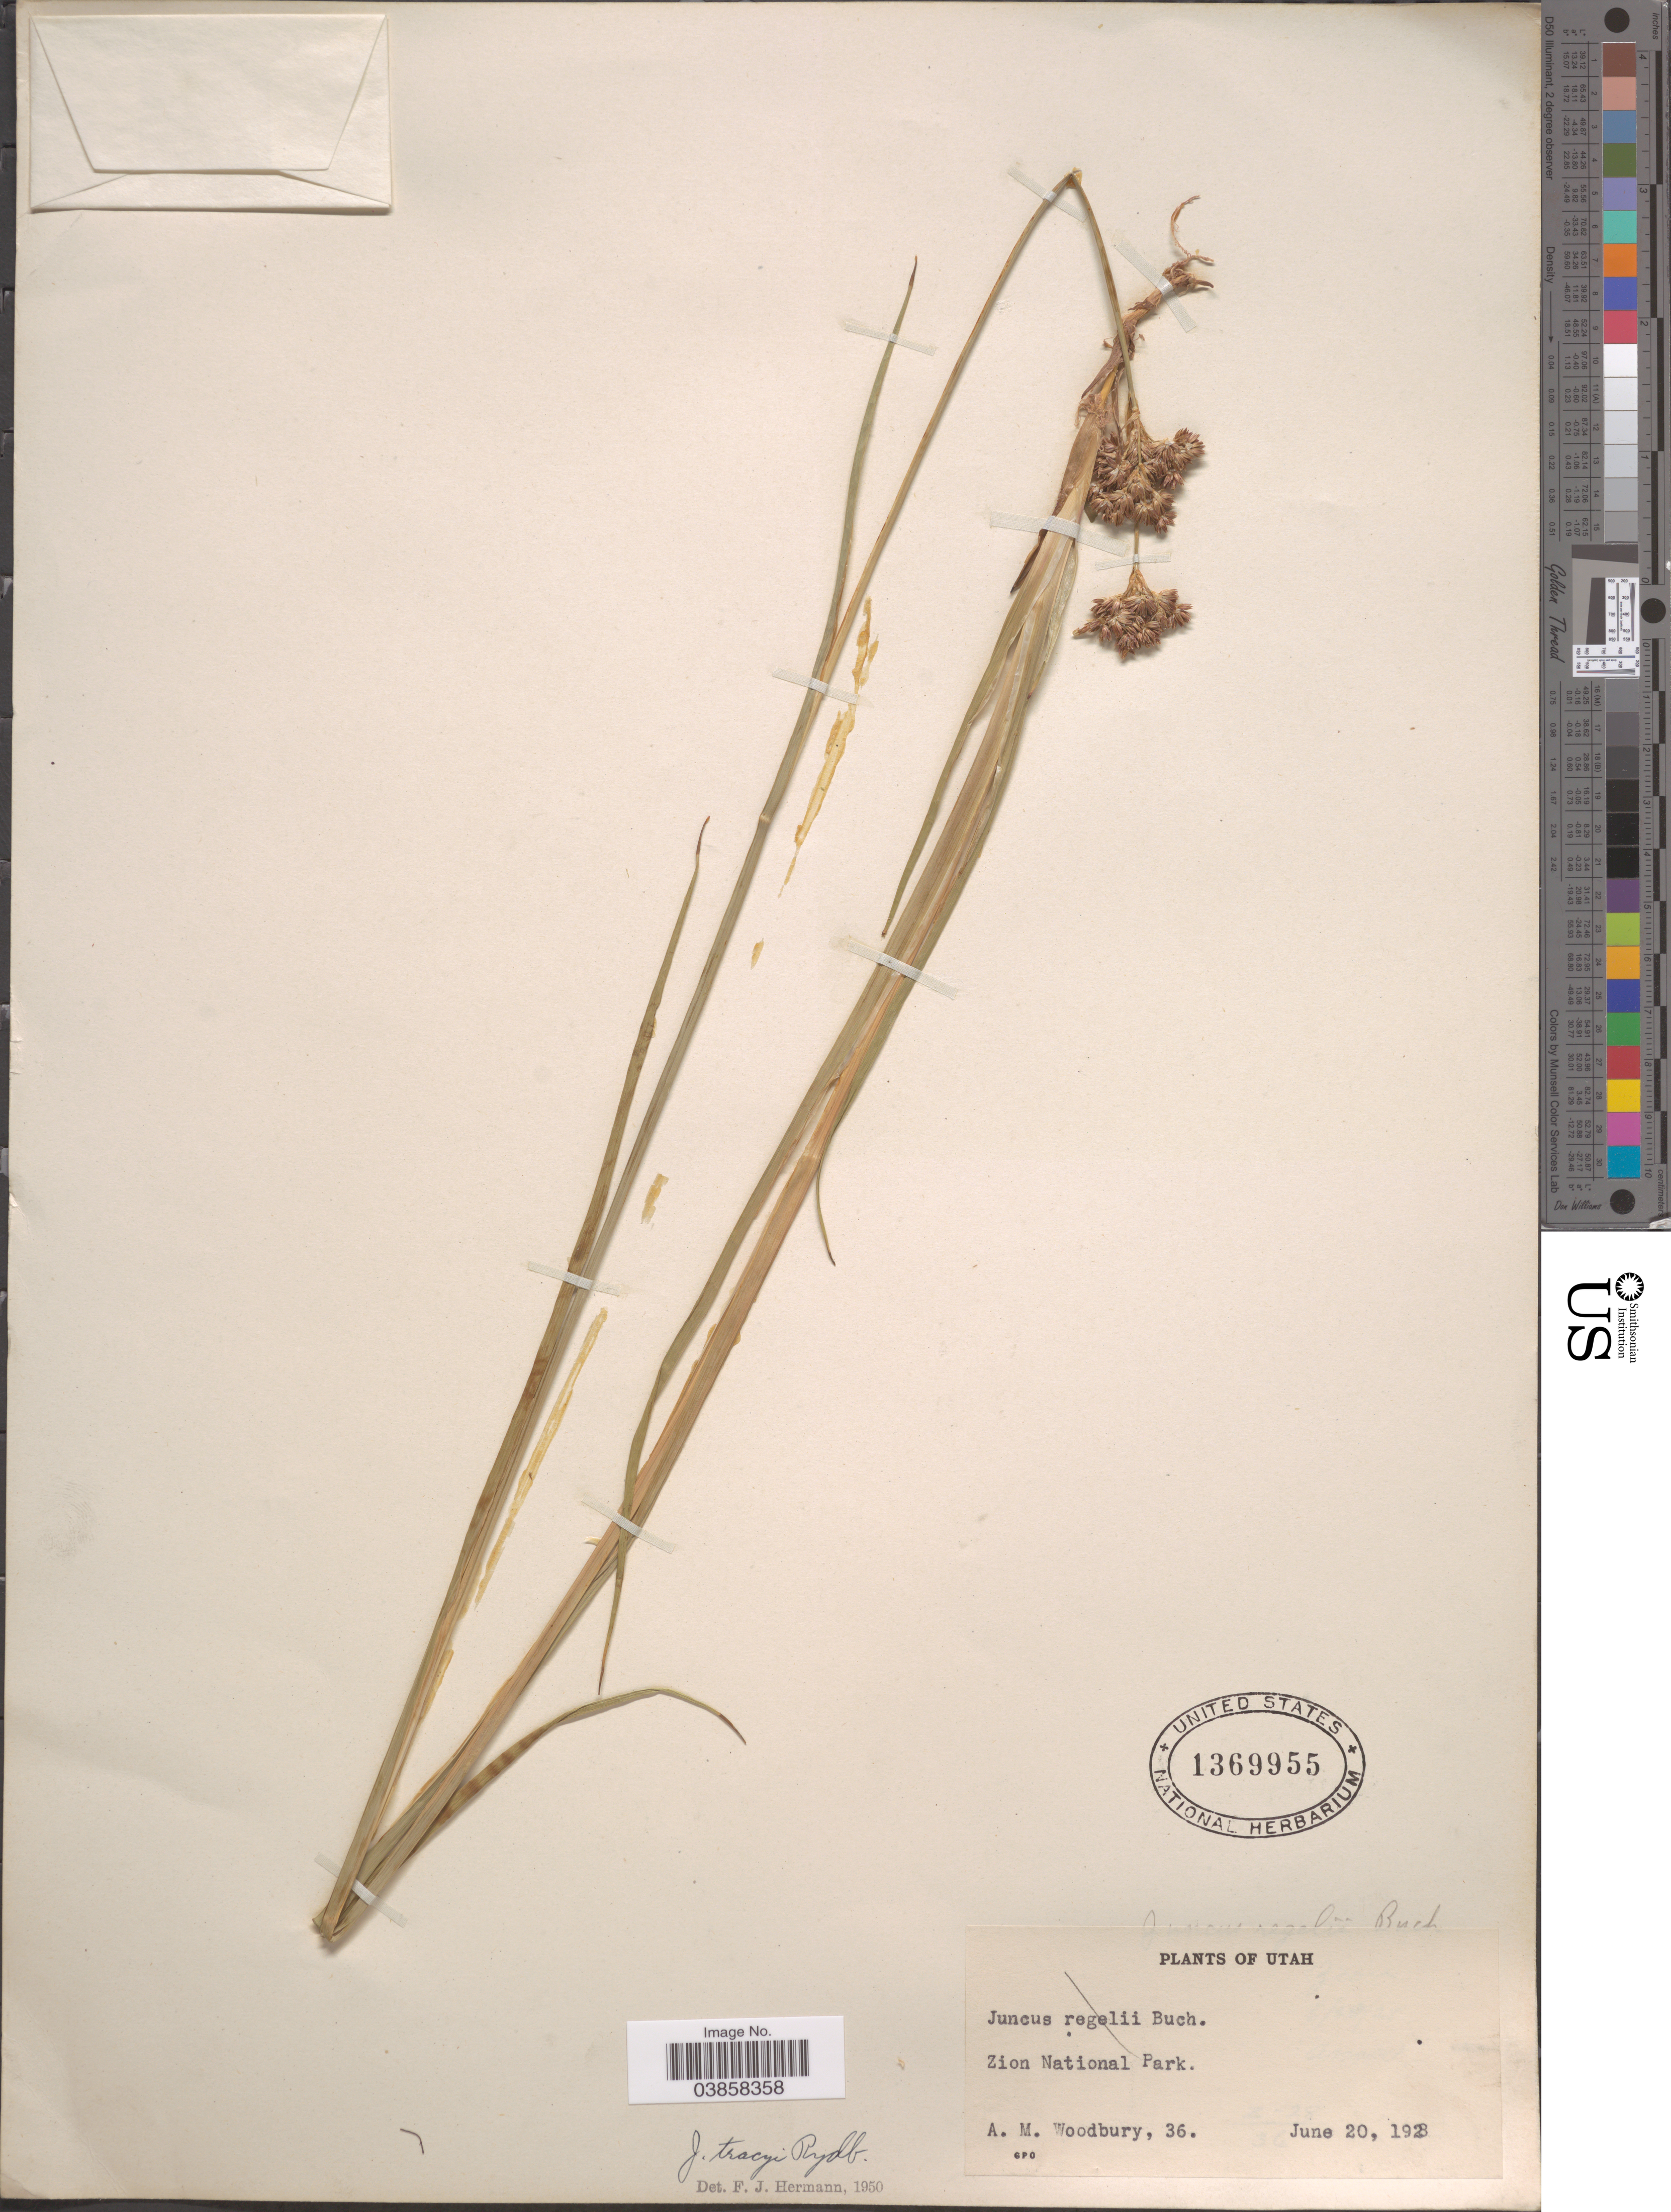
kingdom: Plantae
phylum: Tracheophyta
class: Liliopsida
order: Poales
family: Juncaceae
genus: Juncus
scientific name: Juncus tracyi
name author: Rydb.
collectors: A. M. Woodbury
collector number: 36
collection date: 1928-06-20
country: United States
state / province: Utah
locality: Zion National Park.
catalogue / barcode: US 1369955